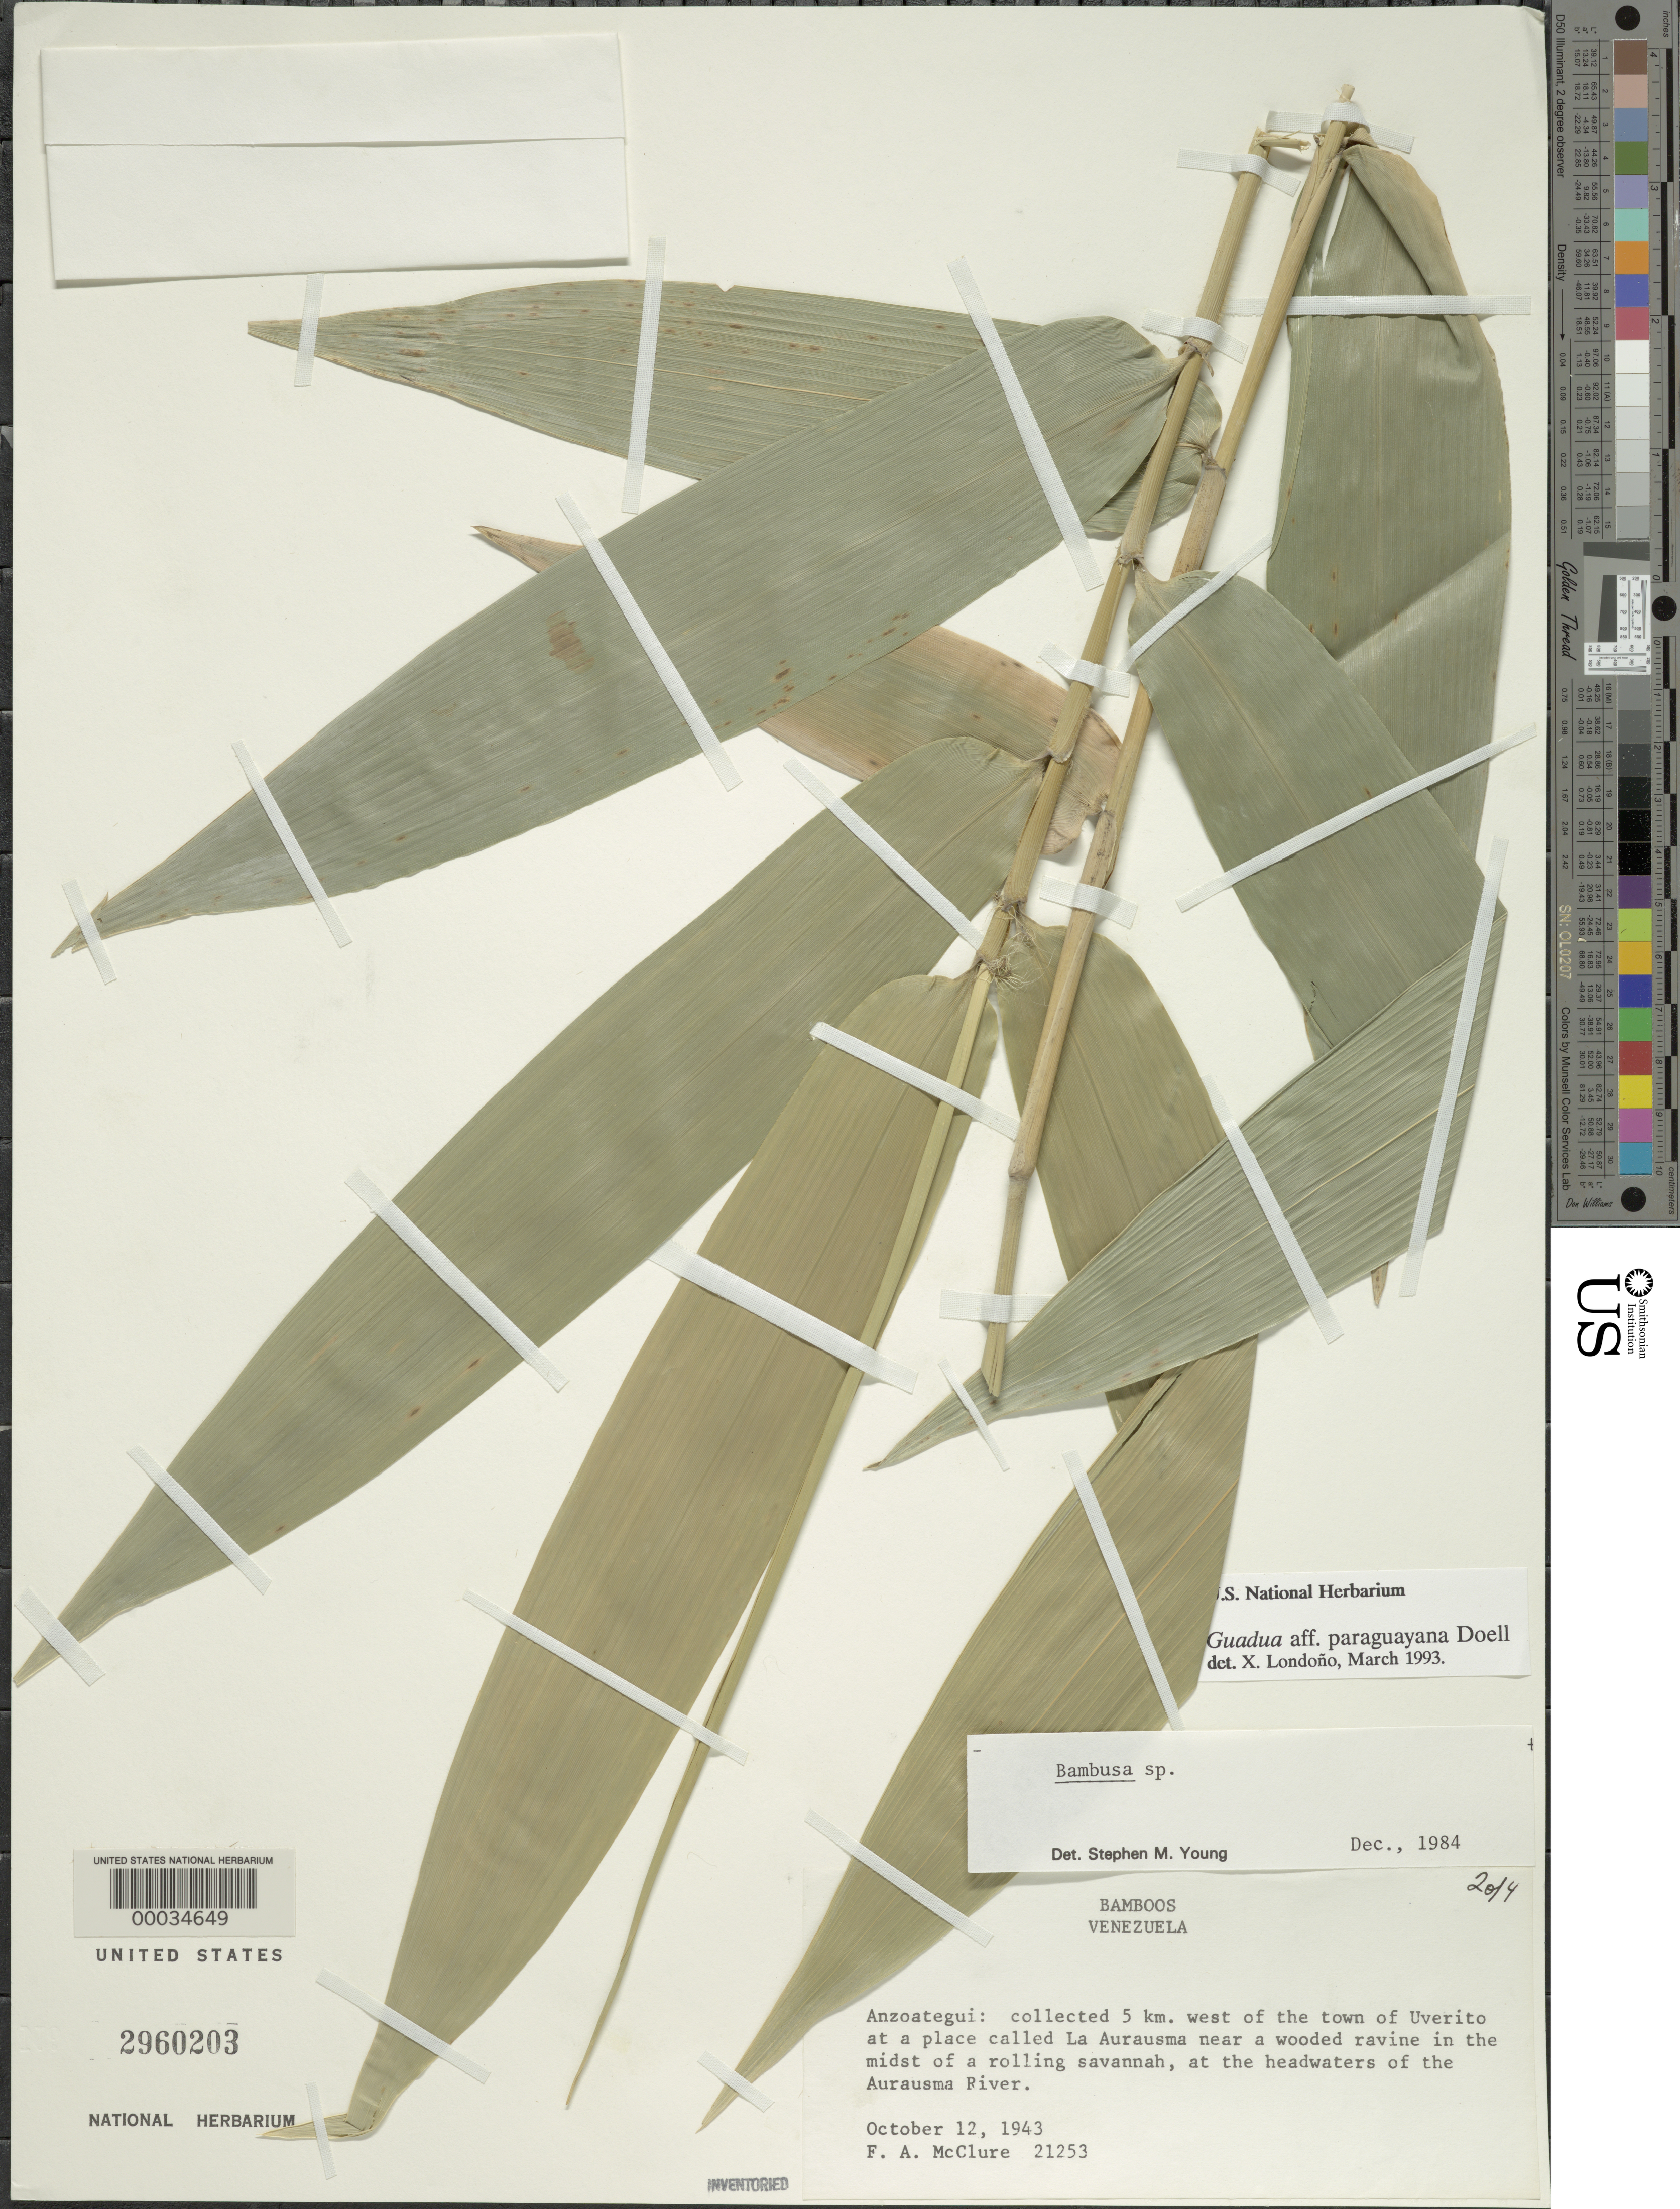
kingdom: Plantae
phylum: Tracheophyta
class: Liliopsida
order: Poales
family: Poaceae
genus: Guadua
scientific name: Guadua paraguayana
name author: Döll in Mart.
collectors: F. A. McClure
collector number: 21253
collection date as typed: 12 Oct 1943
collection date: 1943-10-12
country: Venezuela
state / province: Anzoategui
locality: Uverito, la aurausma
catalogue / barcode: US 2960203